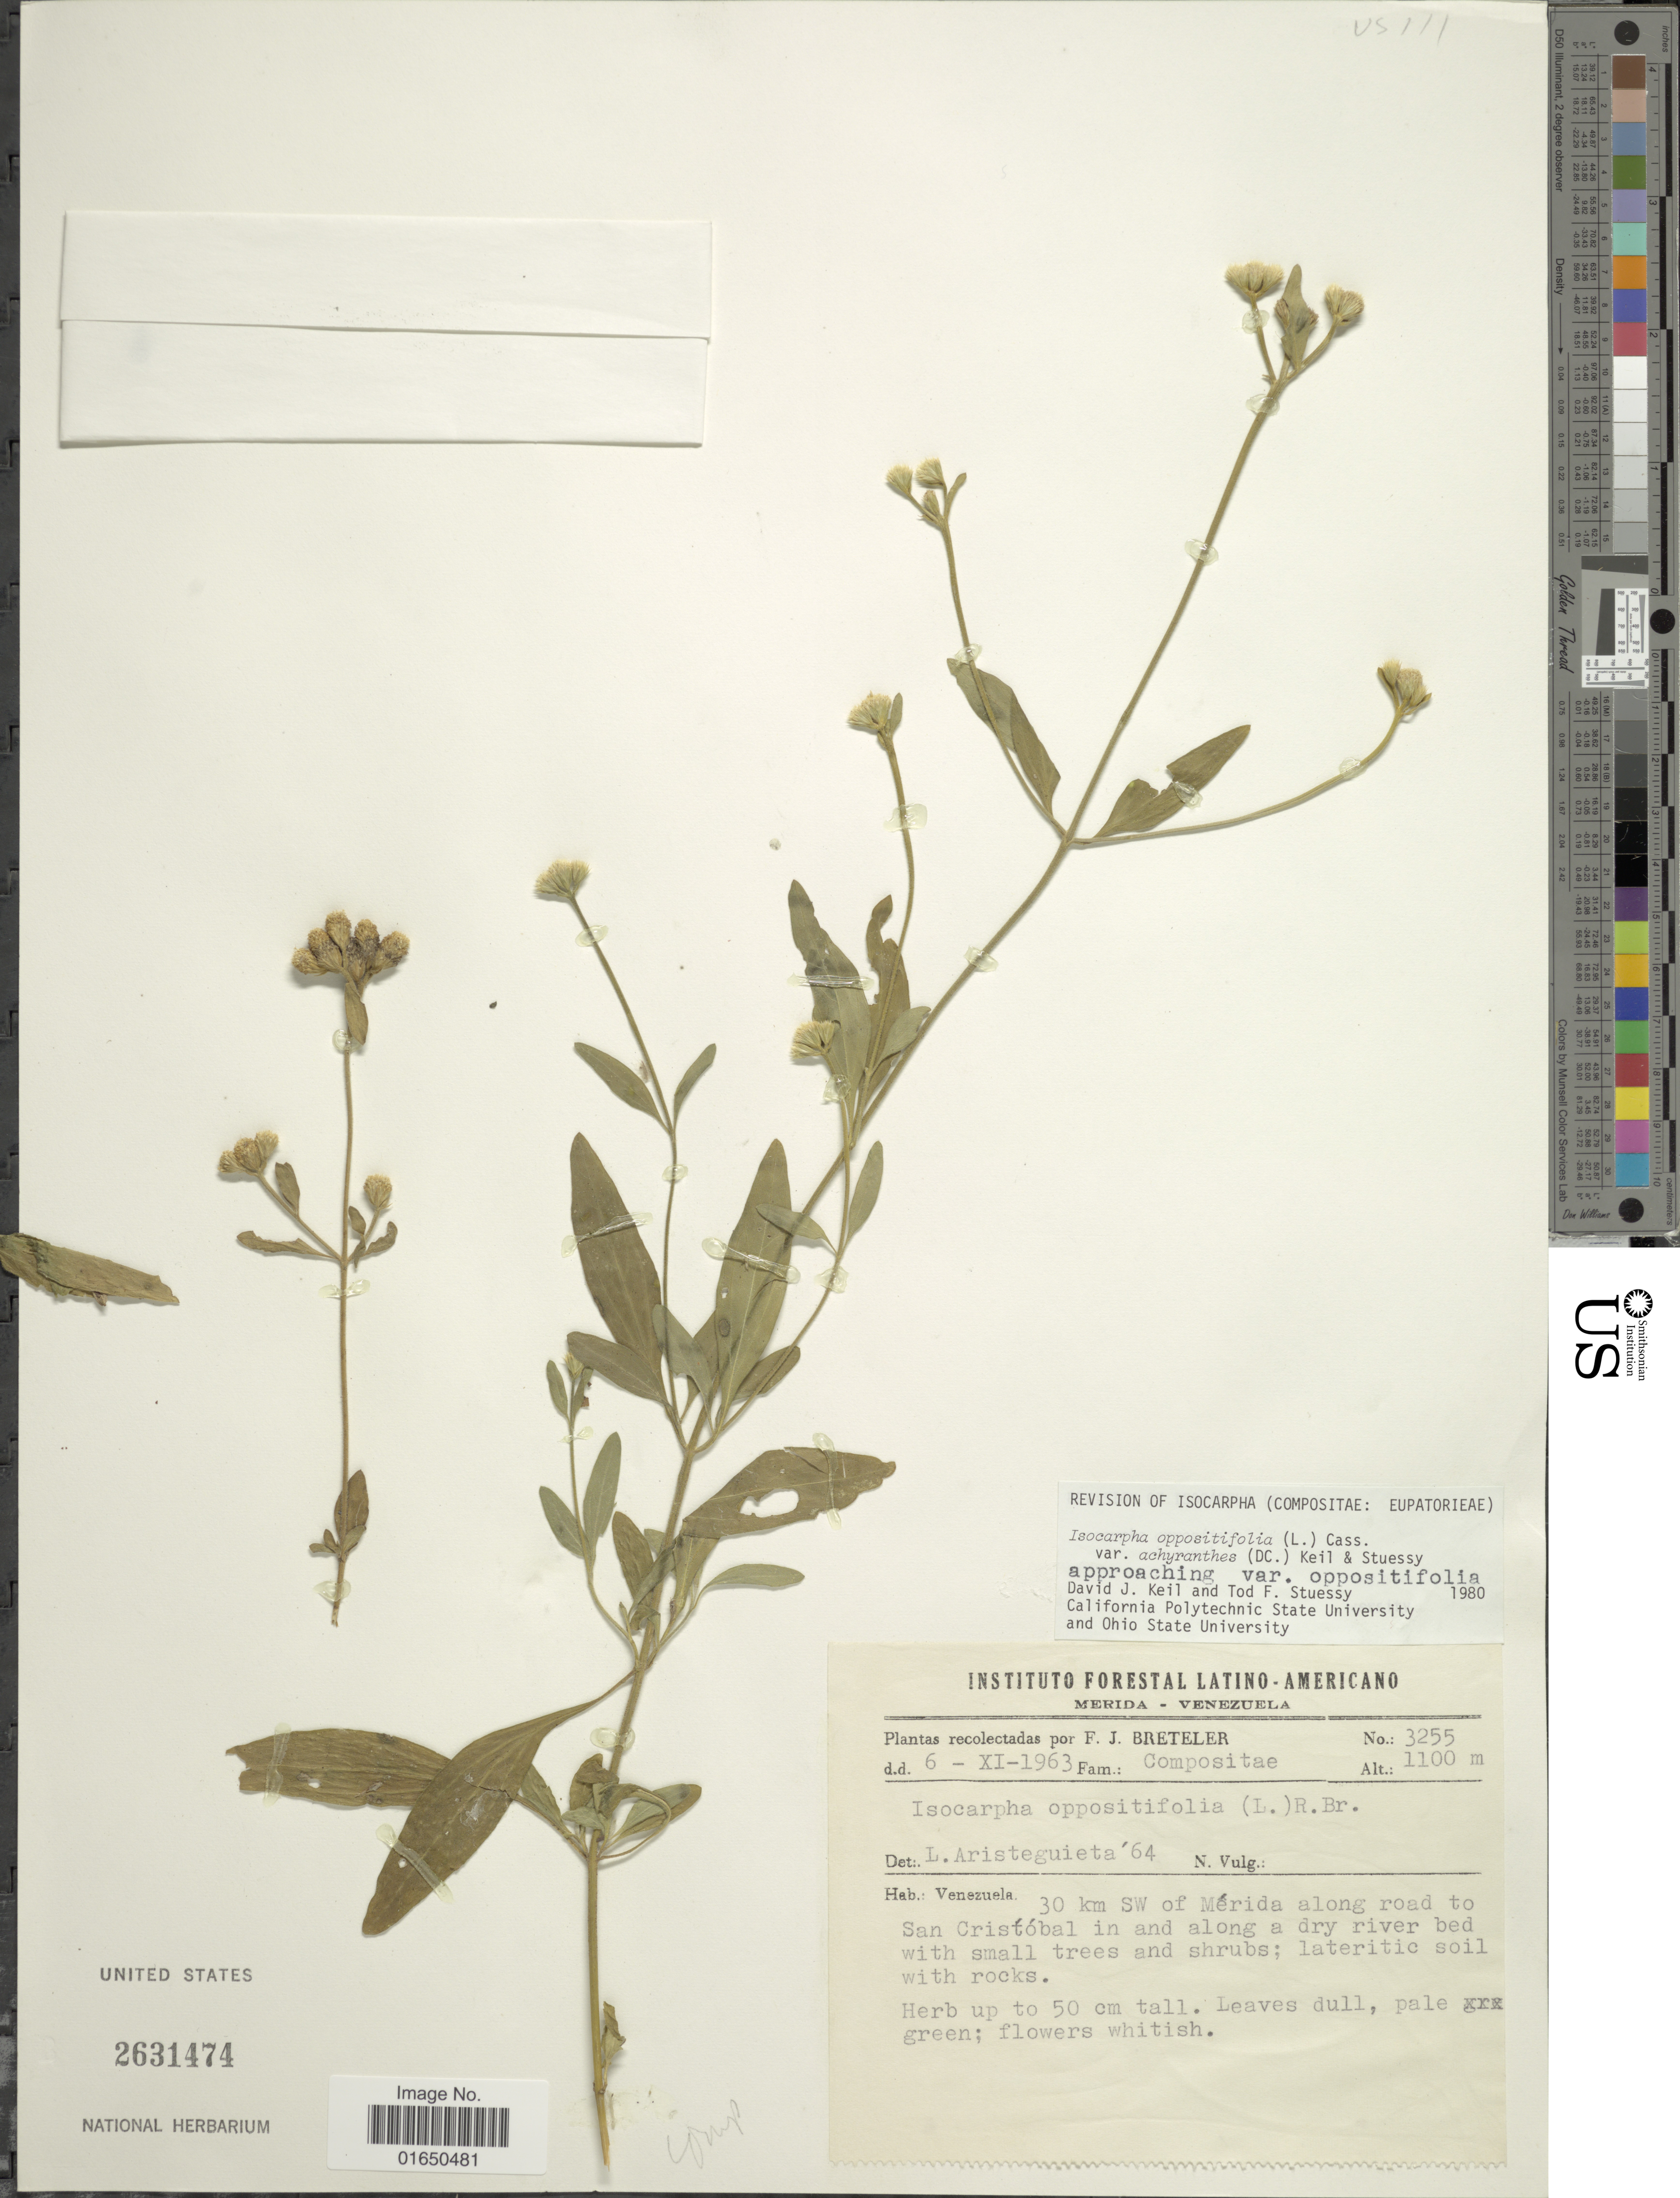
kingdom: Plantae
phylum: Tracheophyta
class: Magnoliopsida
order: Asterales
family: Asteraceae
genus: Isocarpha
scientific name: Isocarpha oppositifolia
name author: (L.) Cass.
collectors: F. J. Breteler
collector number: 3255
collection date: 1963-11-06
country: Venezuela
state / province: Mérida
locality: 30 km SW of Merida along road to San Cristobal in and along a dry river bed with small trees and shrubs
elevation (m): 1100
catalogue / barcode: US 2631474